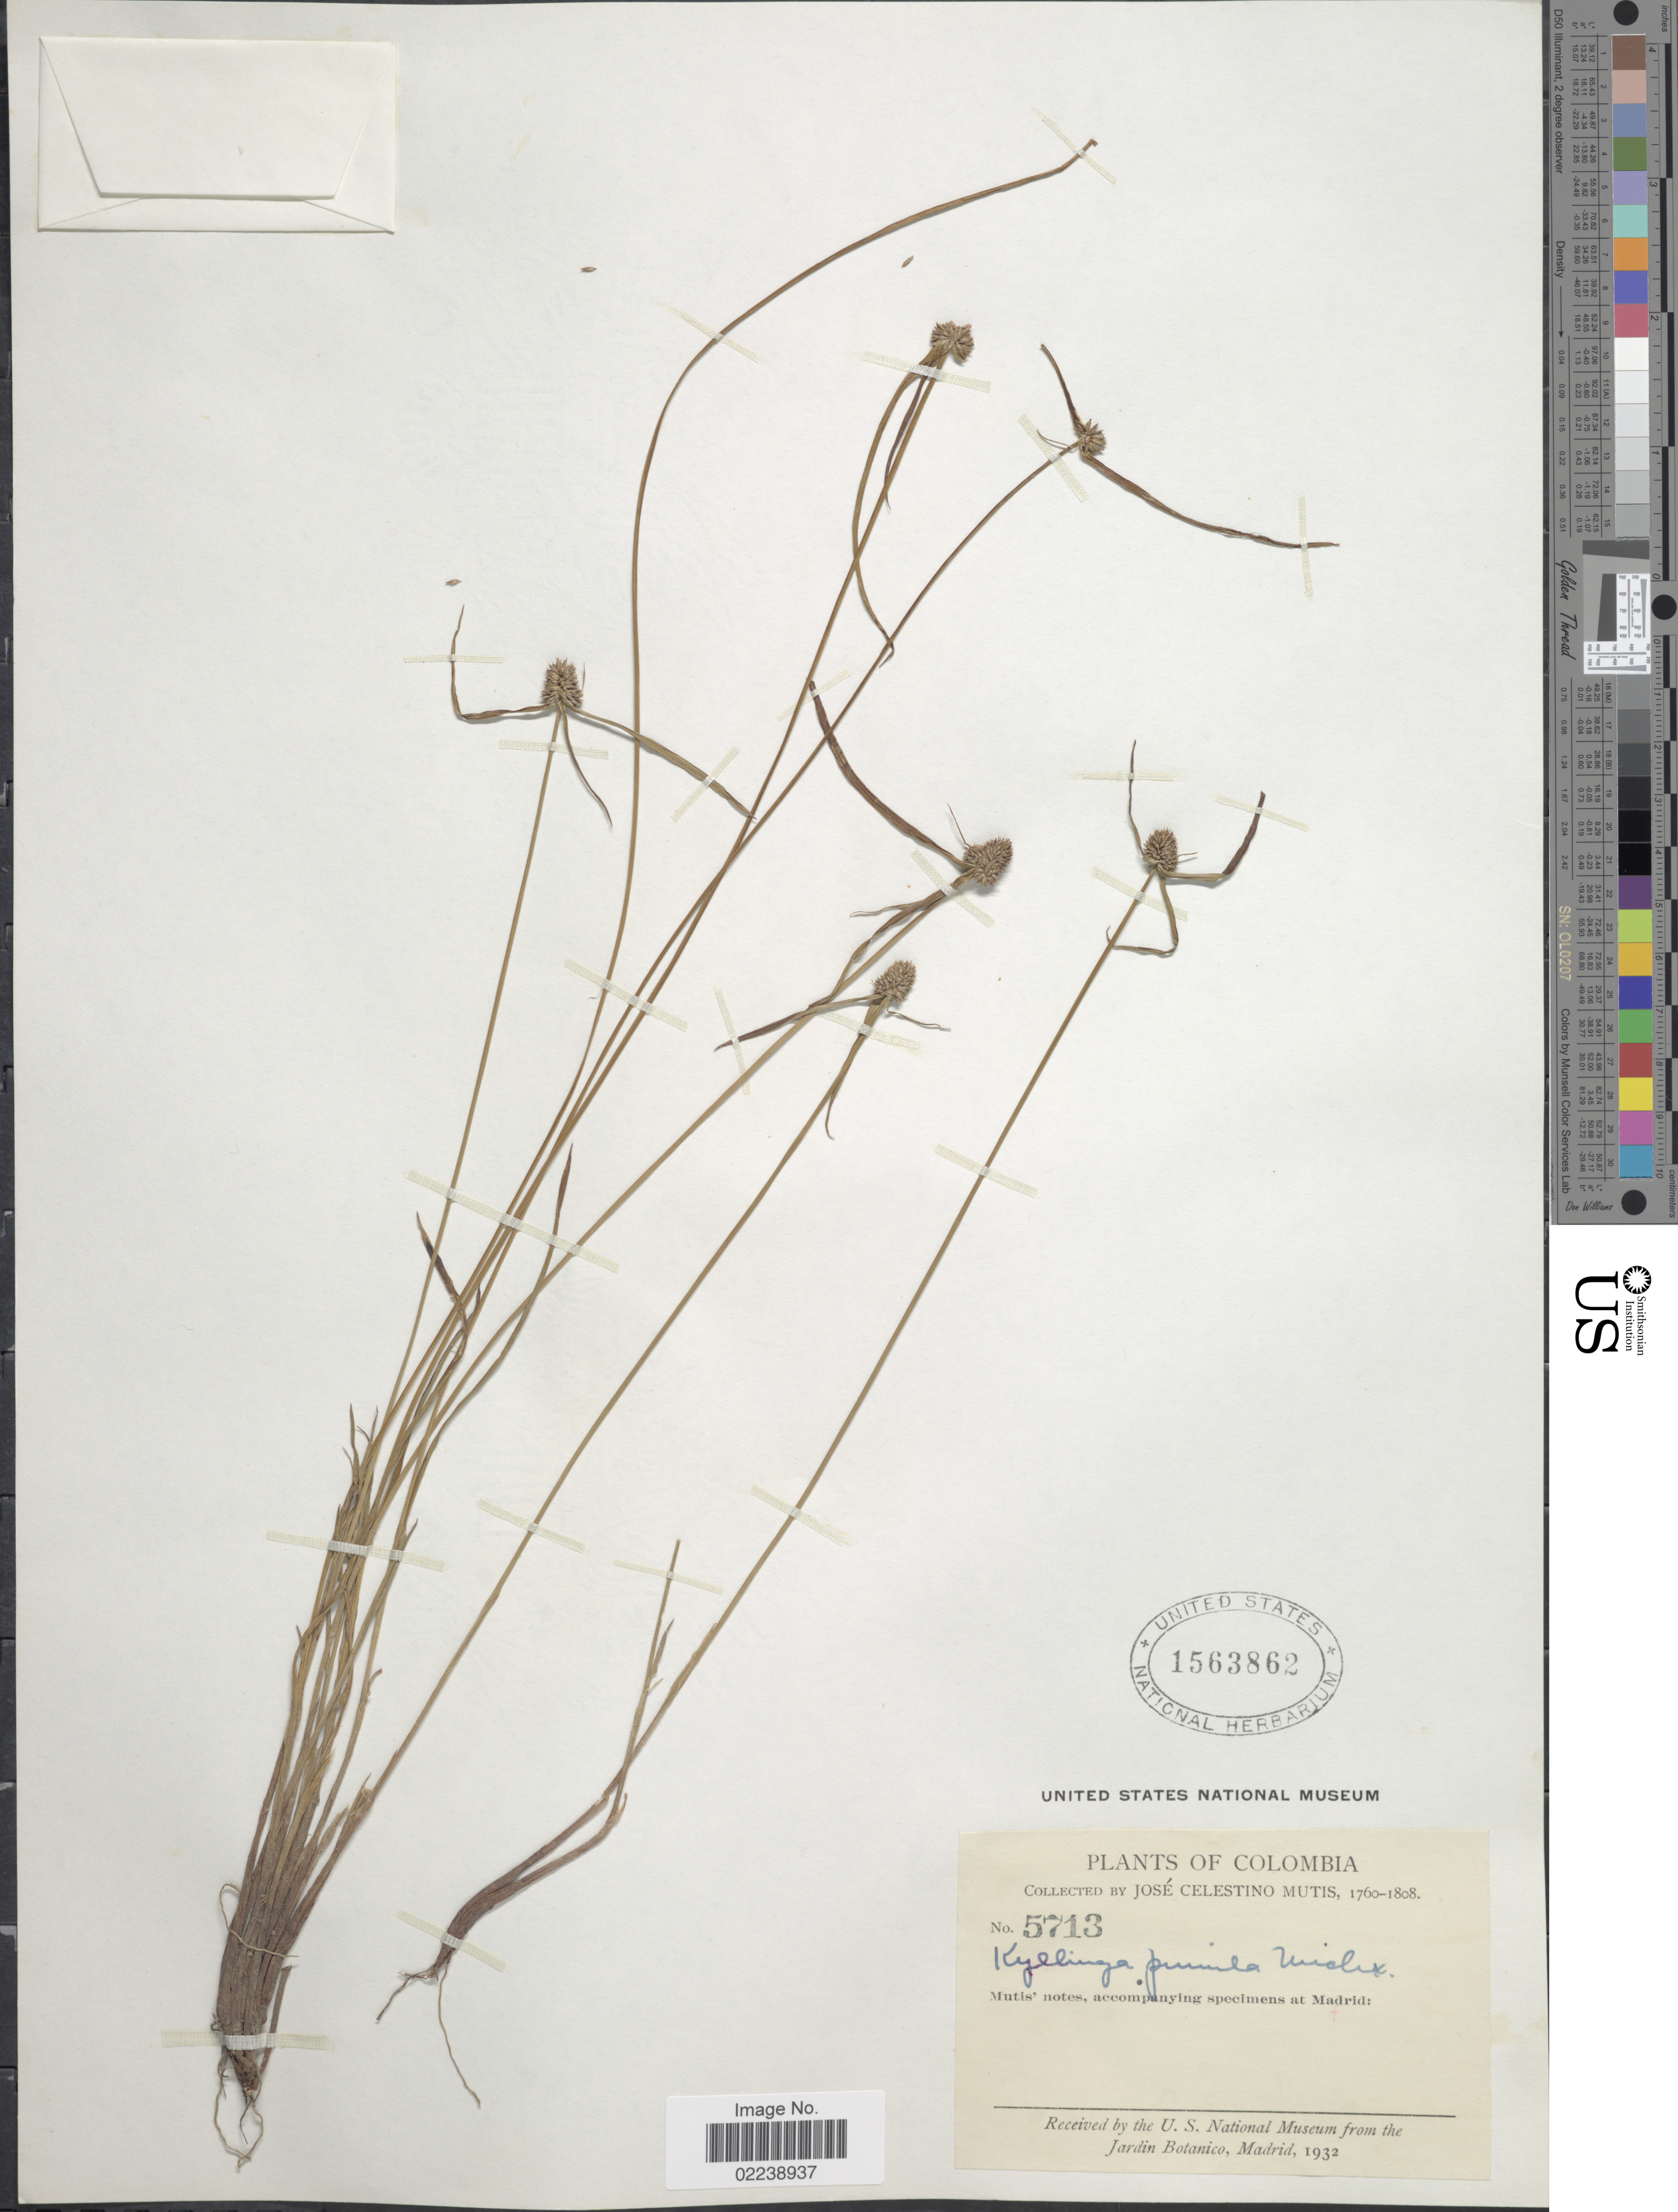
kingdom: Plantae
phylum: Tracheophyta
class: Liliopsida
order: Poales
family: Cyperaceae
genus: Cyperus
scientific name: Cyperus hortensis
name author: (Salzm. ex Steud.) Dorr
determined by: Strong, M. T., (US), Smithsonian Institution - National Museum of Natural History (UNITED STATES)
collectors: J. C. B. Mutis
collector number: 5713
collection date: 1760/1808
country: Colombia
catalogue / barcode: US 1563862